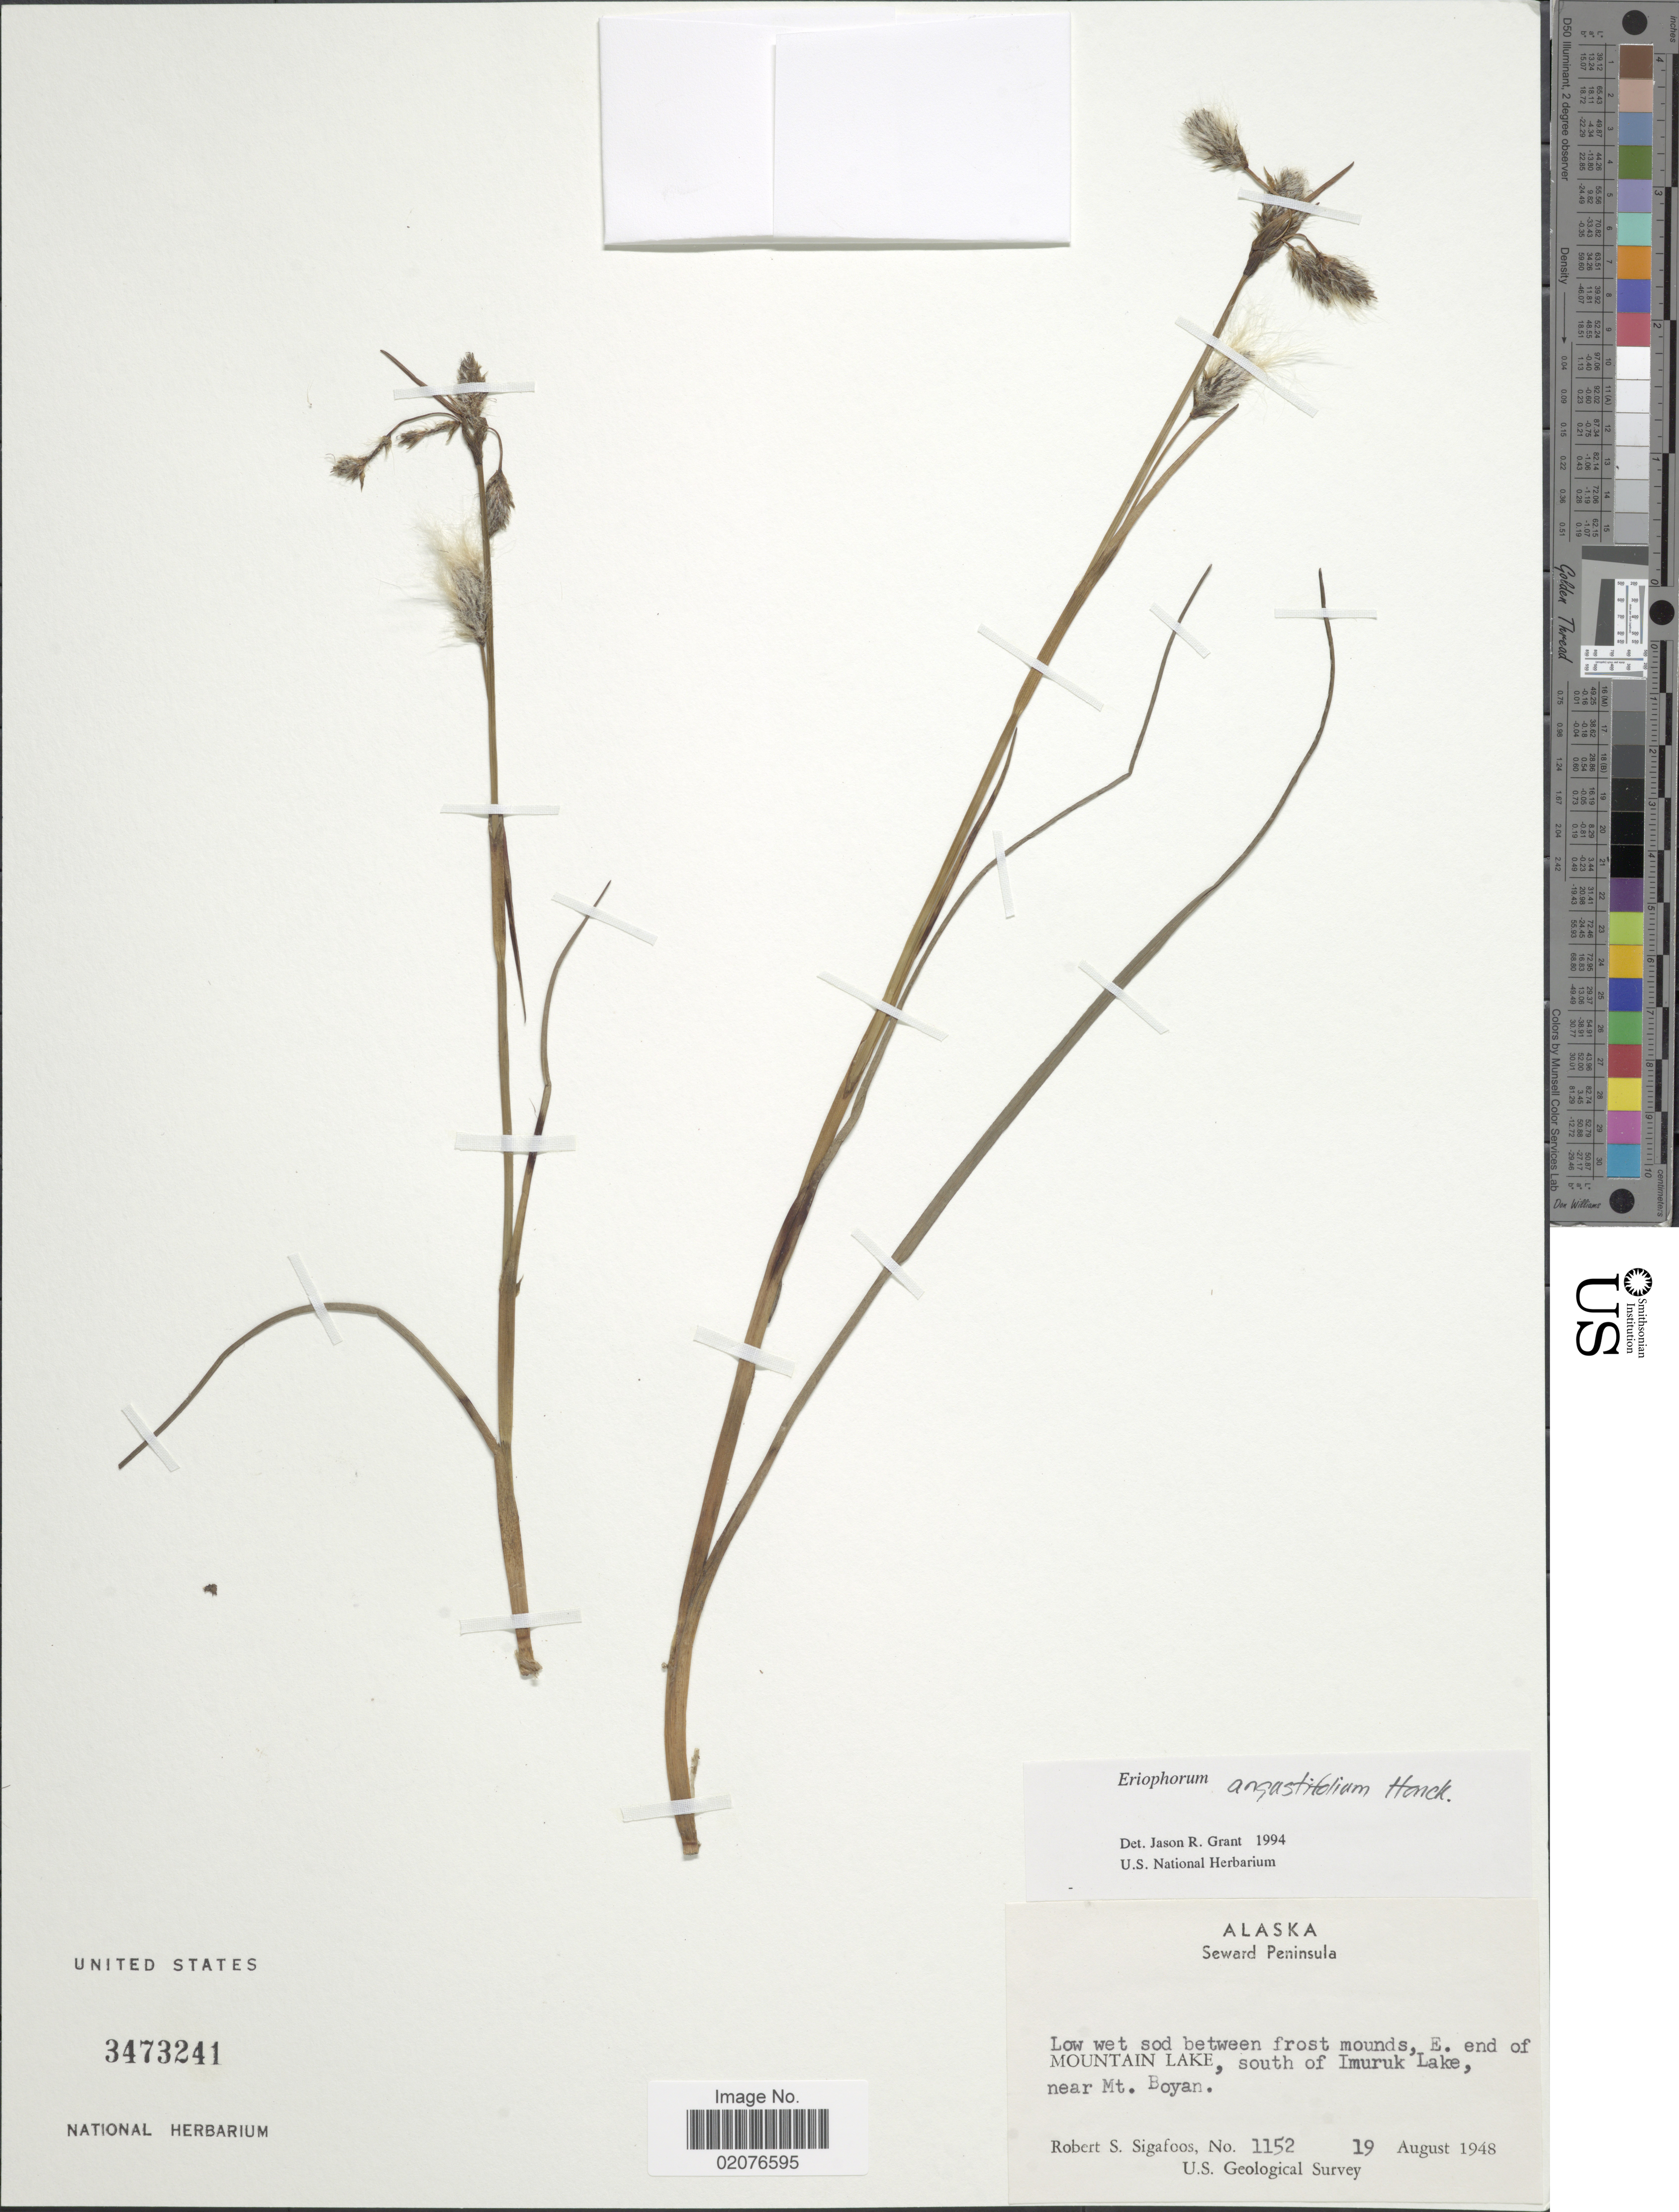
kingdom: Plantae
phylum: Tracheophyta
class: Liliopsida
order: Poales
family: Cyperaceae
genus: Eriophorum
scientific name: Eriophorum angustifolium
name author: Honck.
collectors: R. Sigafoos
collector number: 1152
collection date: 1948-08-19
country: United States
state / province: Alaska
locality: Seward Peninsula, Low wet sod between frost mounds, E end of Mountain Lake, south of Imuruk Lake, near Mt Boyan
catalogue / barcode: US 3473241